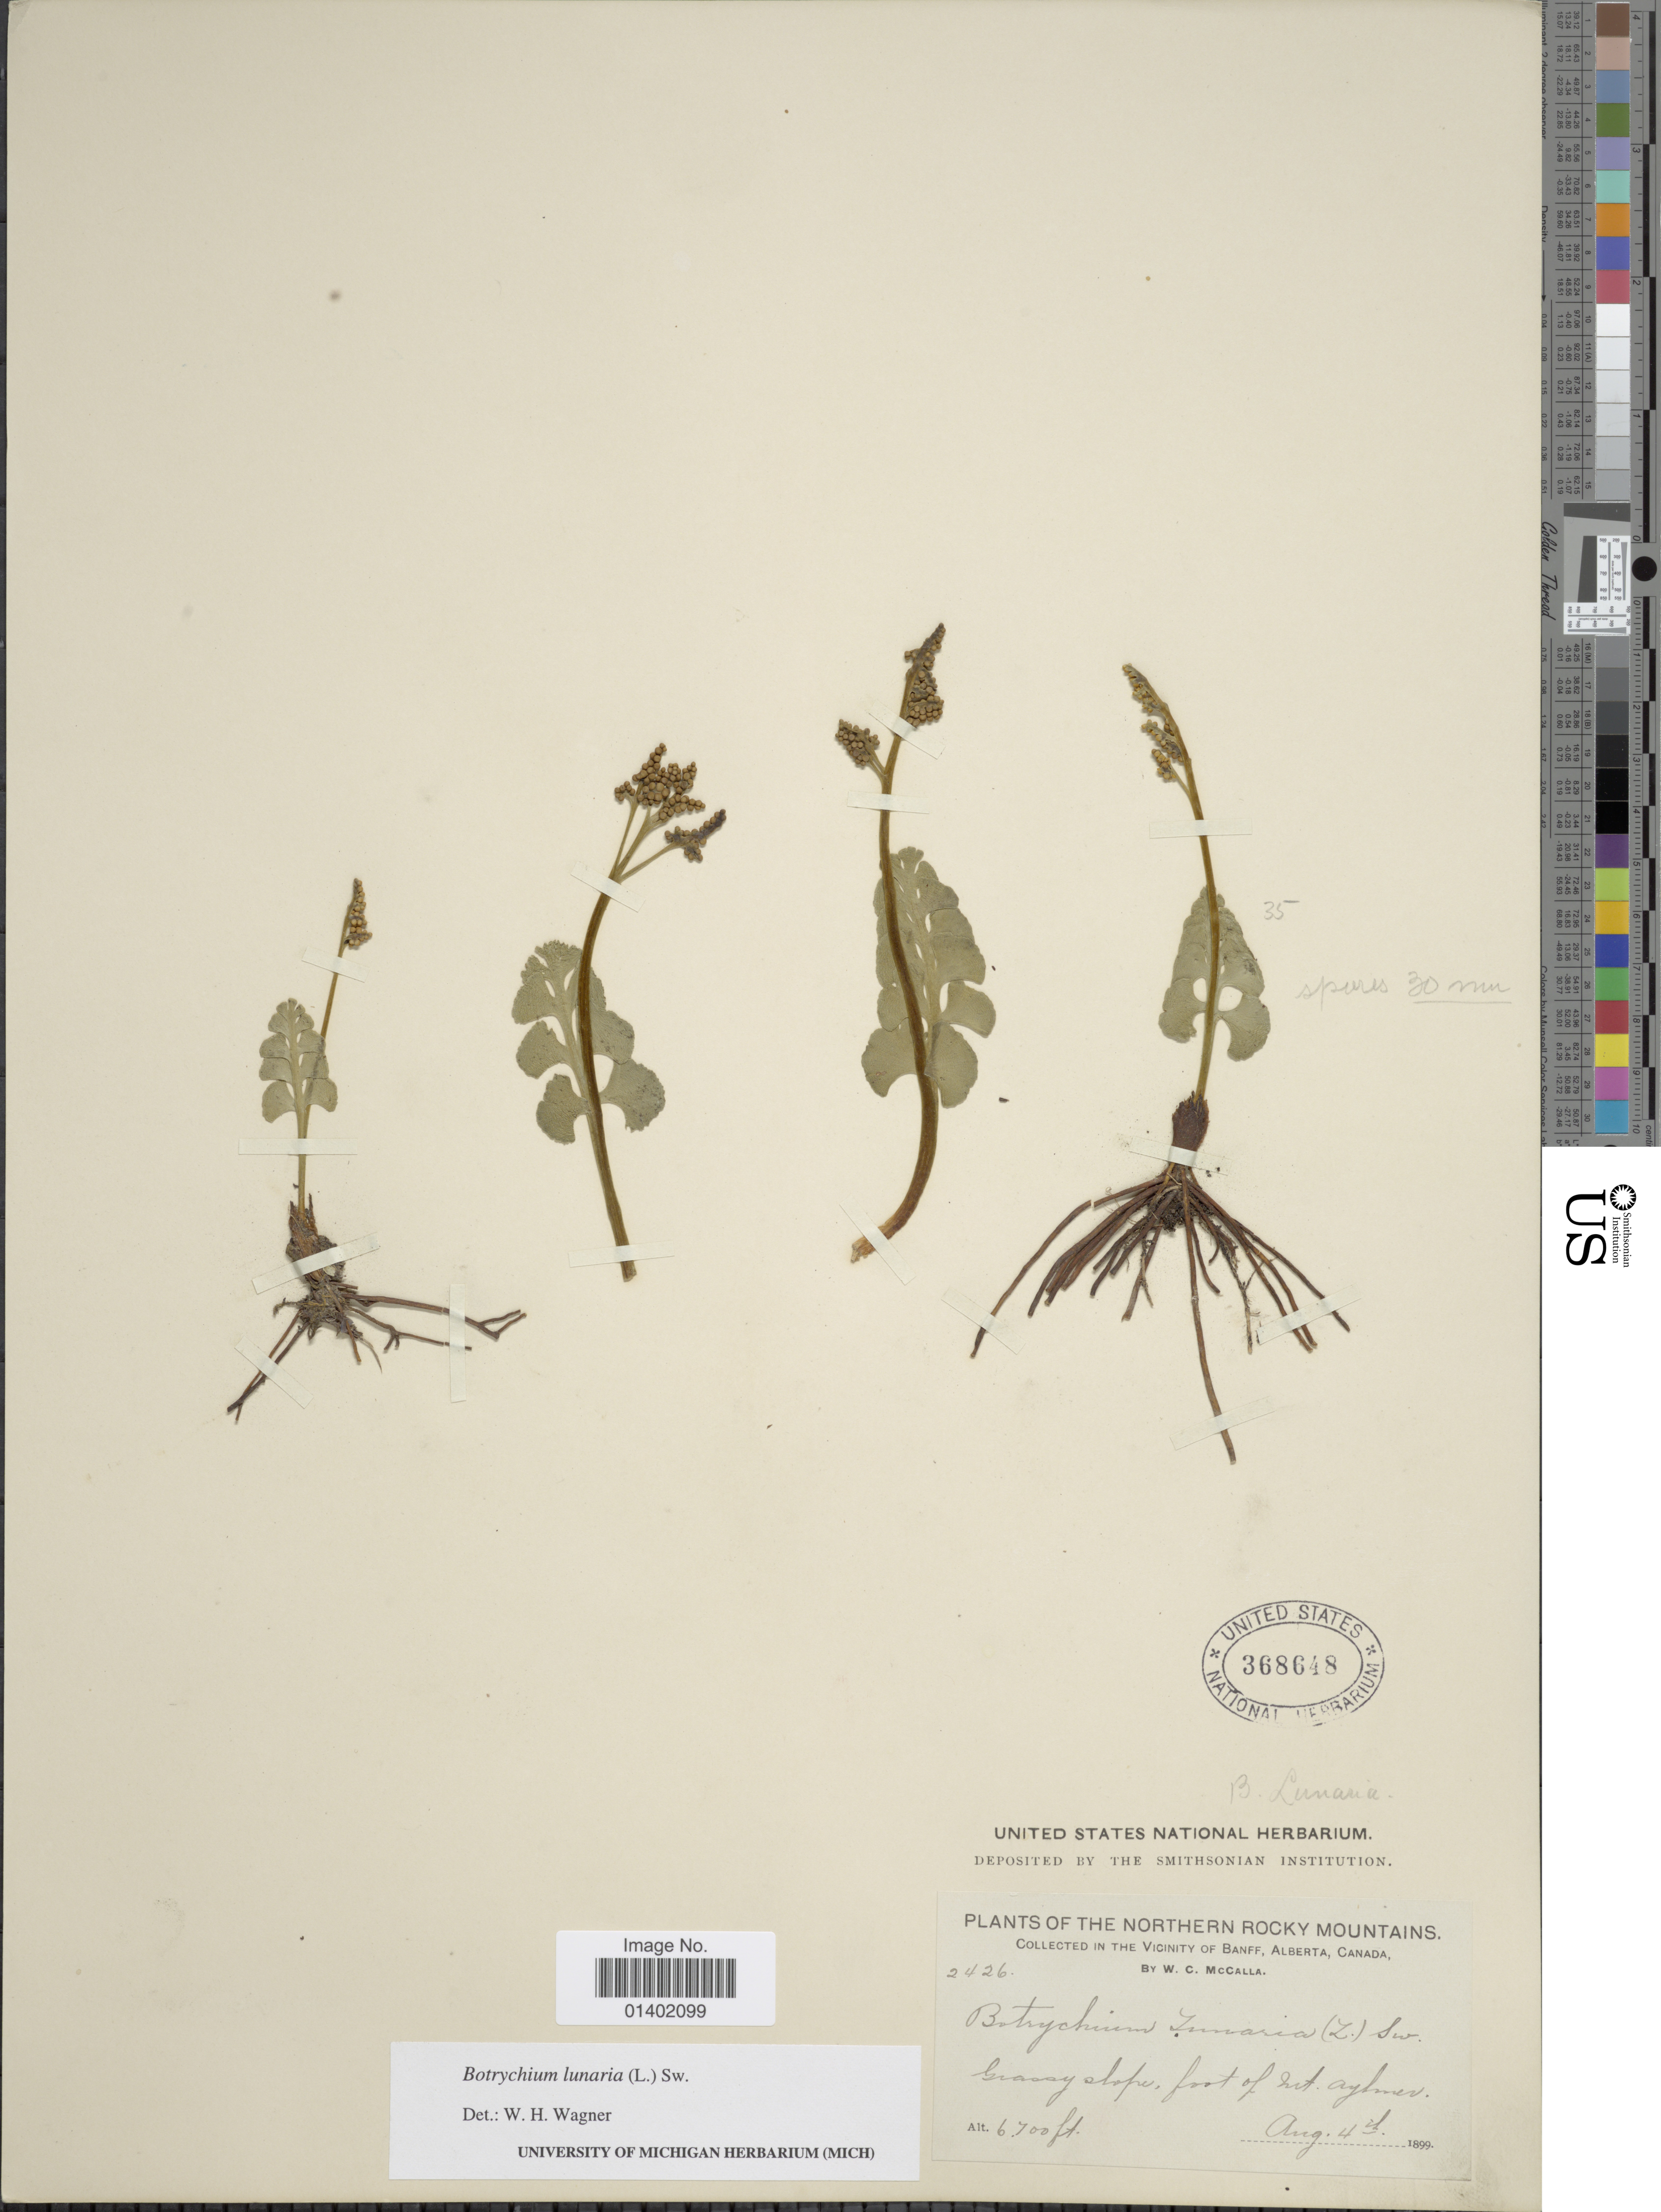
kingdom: Plantae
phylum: Tracheophyta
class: Polypodiopsida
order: Ophioglossales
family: Ophioglossaceae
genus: Botrychium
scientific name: Botrychium lunaria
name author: (L.) Sw.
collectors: W. McCalla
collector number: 2426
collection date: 1899-08-04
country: Canada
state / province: Alberta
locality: Northern Rocky Mountains, Vicinity of Banff, Alberta, Canada, foot of Mt. Aylmer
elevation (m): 2042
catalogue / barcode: US 368648